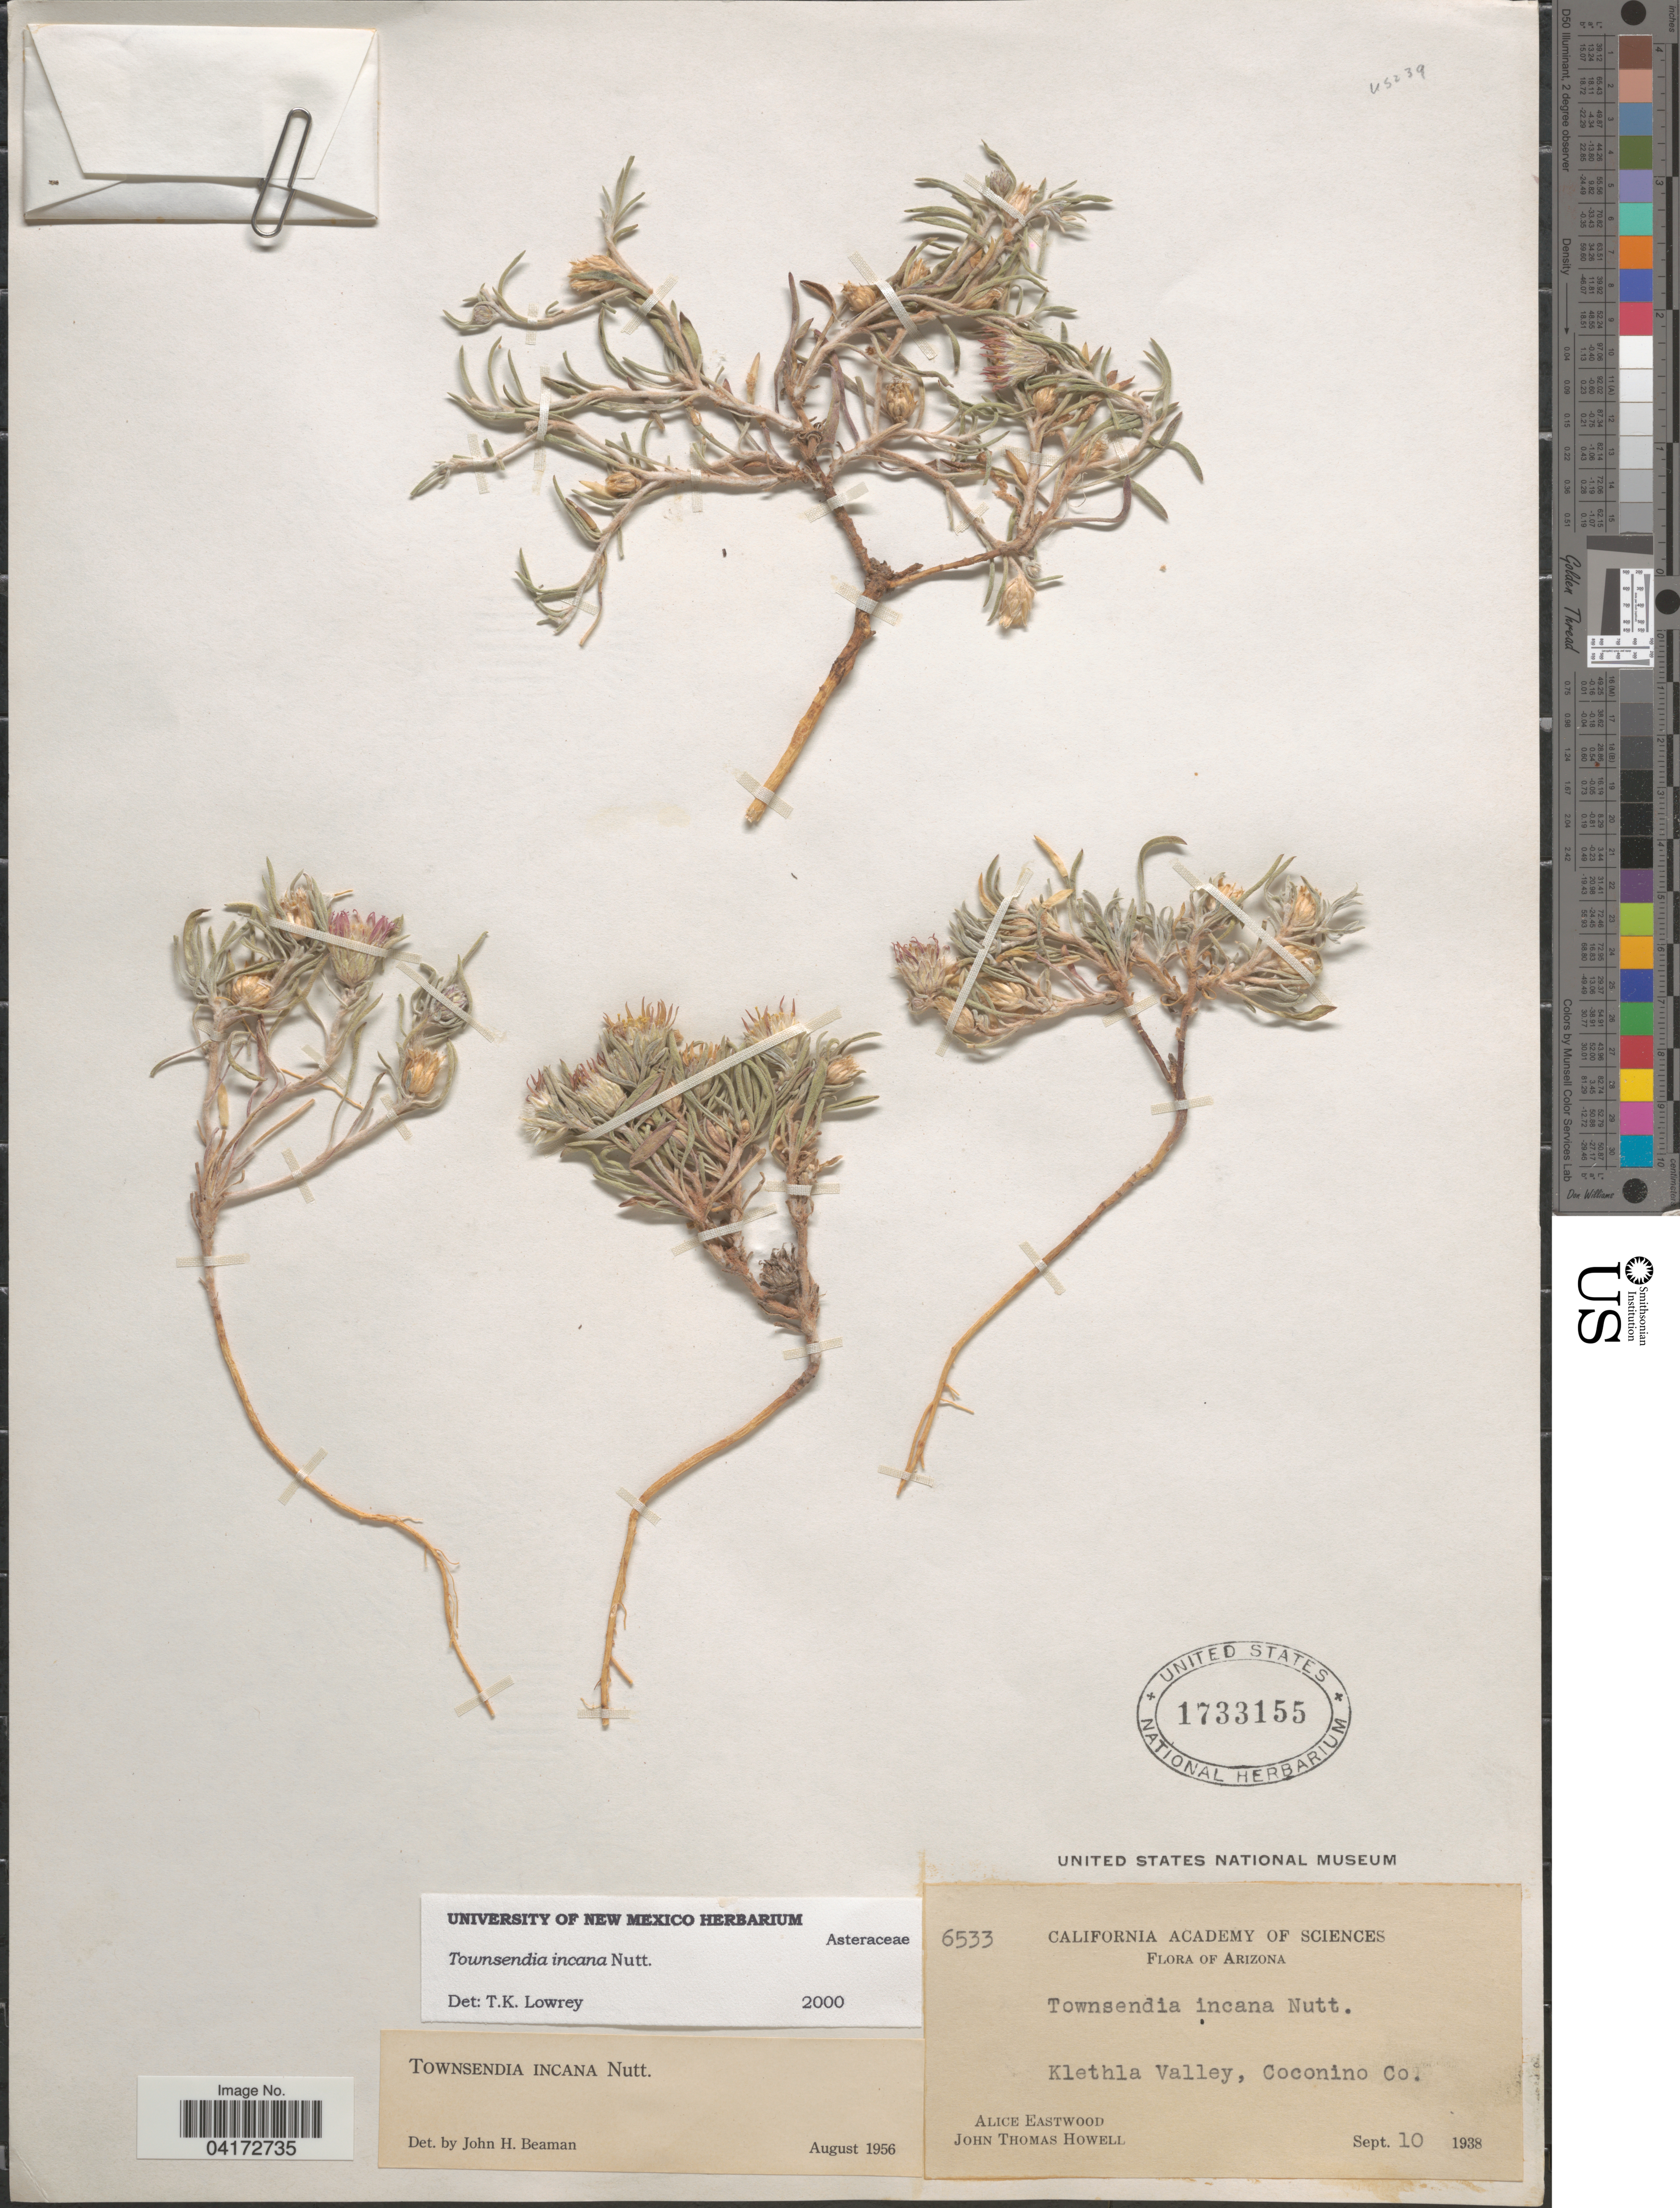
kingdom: Plantae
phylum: Tracheophyta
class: Magnoliopsida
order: Asterales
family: Asteraceae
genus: Townsendia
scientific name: Townsendia incana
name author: Nutt.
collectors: A. Eastwood & J. T. Howell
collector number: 6533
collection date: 1938-09-10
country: United States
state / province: Arizona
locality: Klethla Valley, Coconino Co.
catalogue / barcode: US 1733155